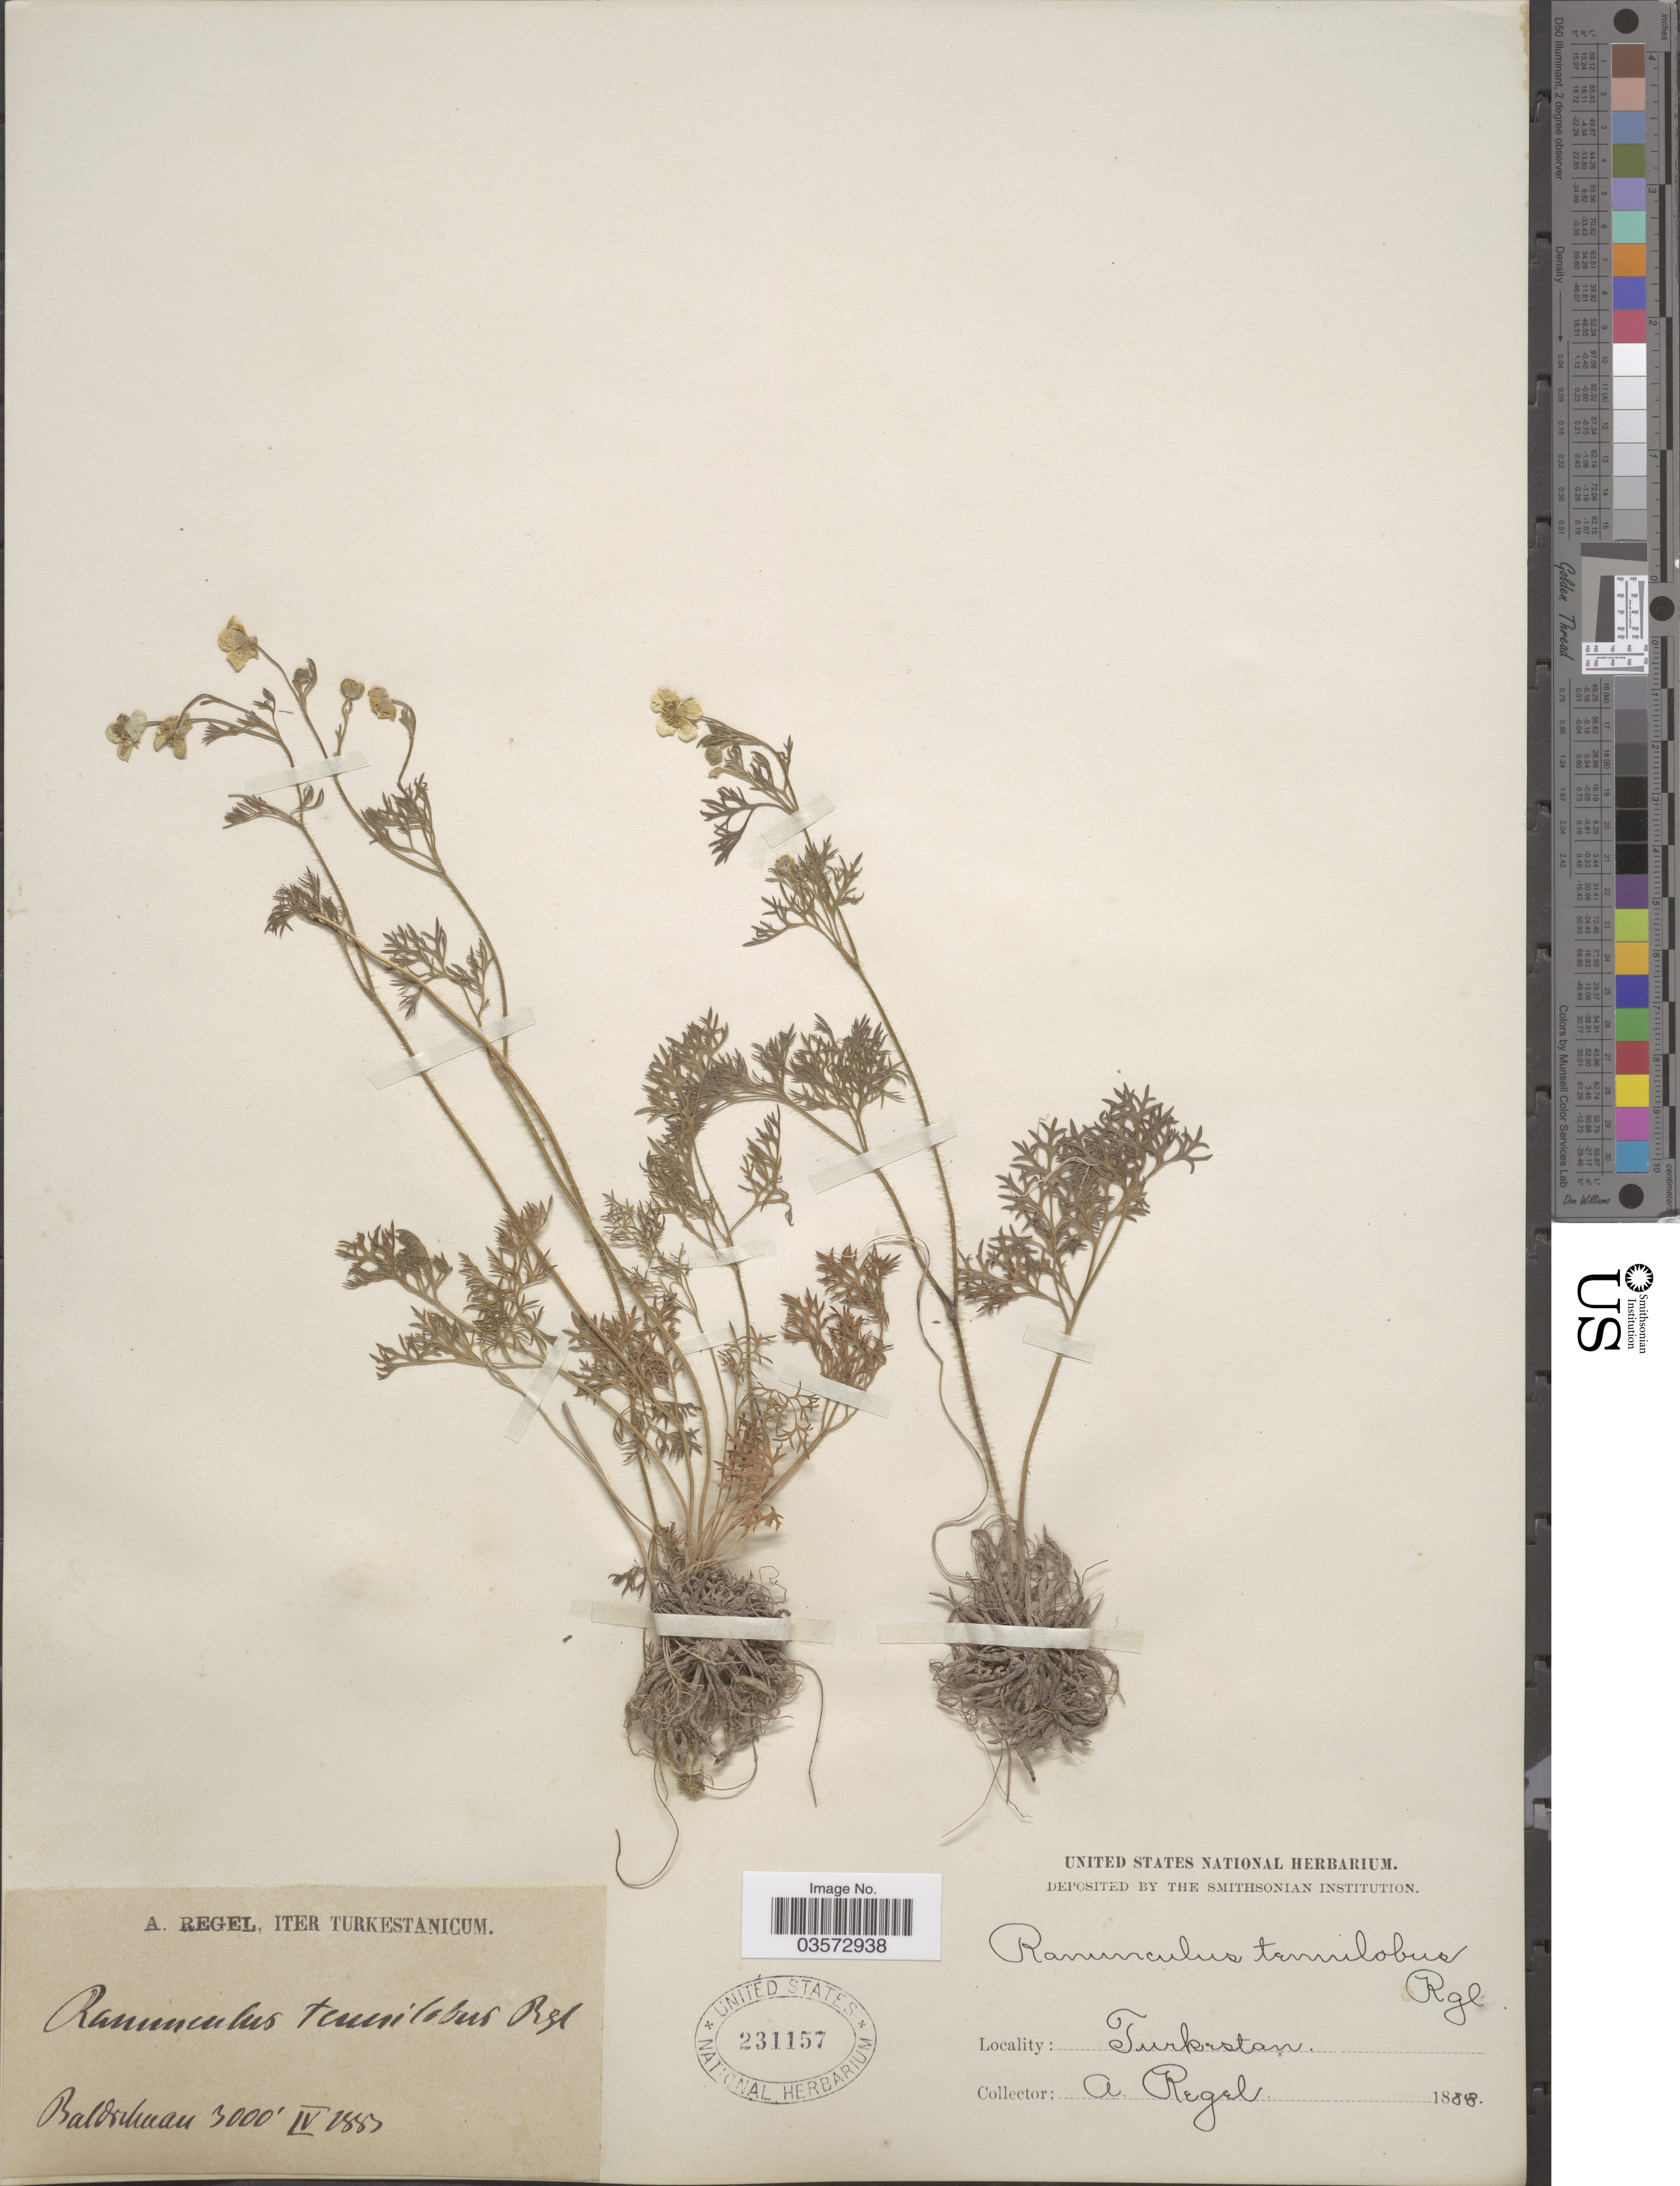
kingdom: Plantae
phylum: Tracheophyta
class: Magnoliopsida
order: Ranunculales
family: Ranunculaceae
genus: Ranunculus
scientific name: Ranunculus tenuilobus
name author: Regel ex Kom.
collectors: A. Regel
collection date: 1883-04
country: Tajikistan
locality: Turkestanicum. Baldschuan.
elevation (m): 914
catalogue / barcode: US 231157